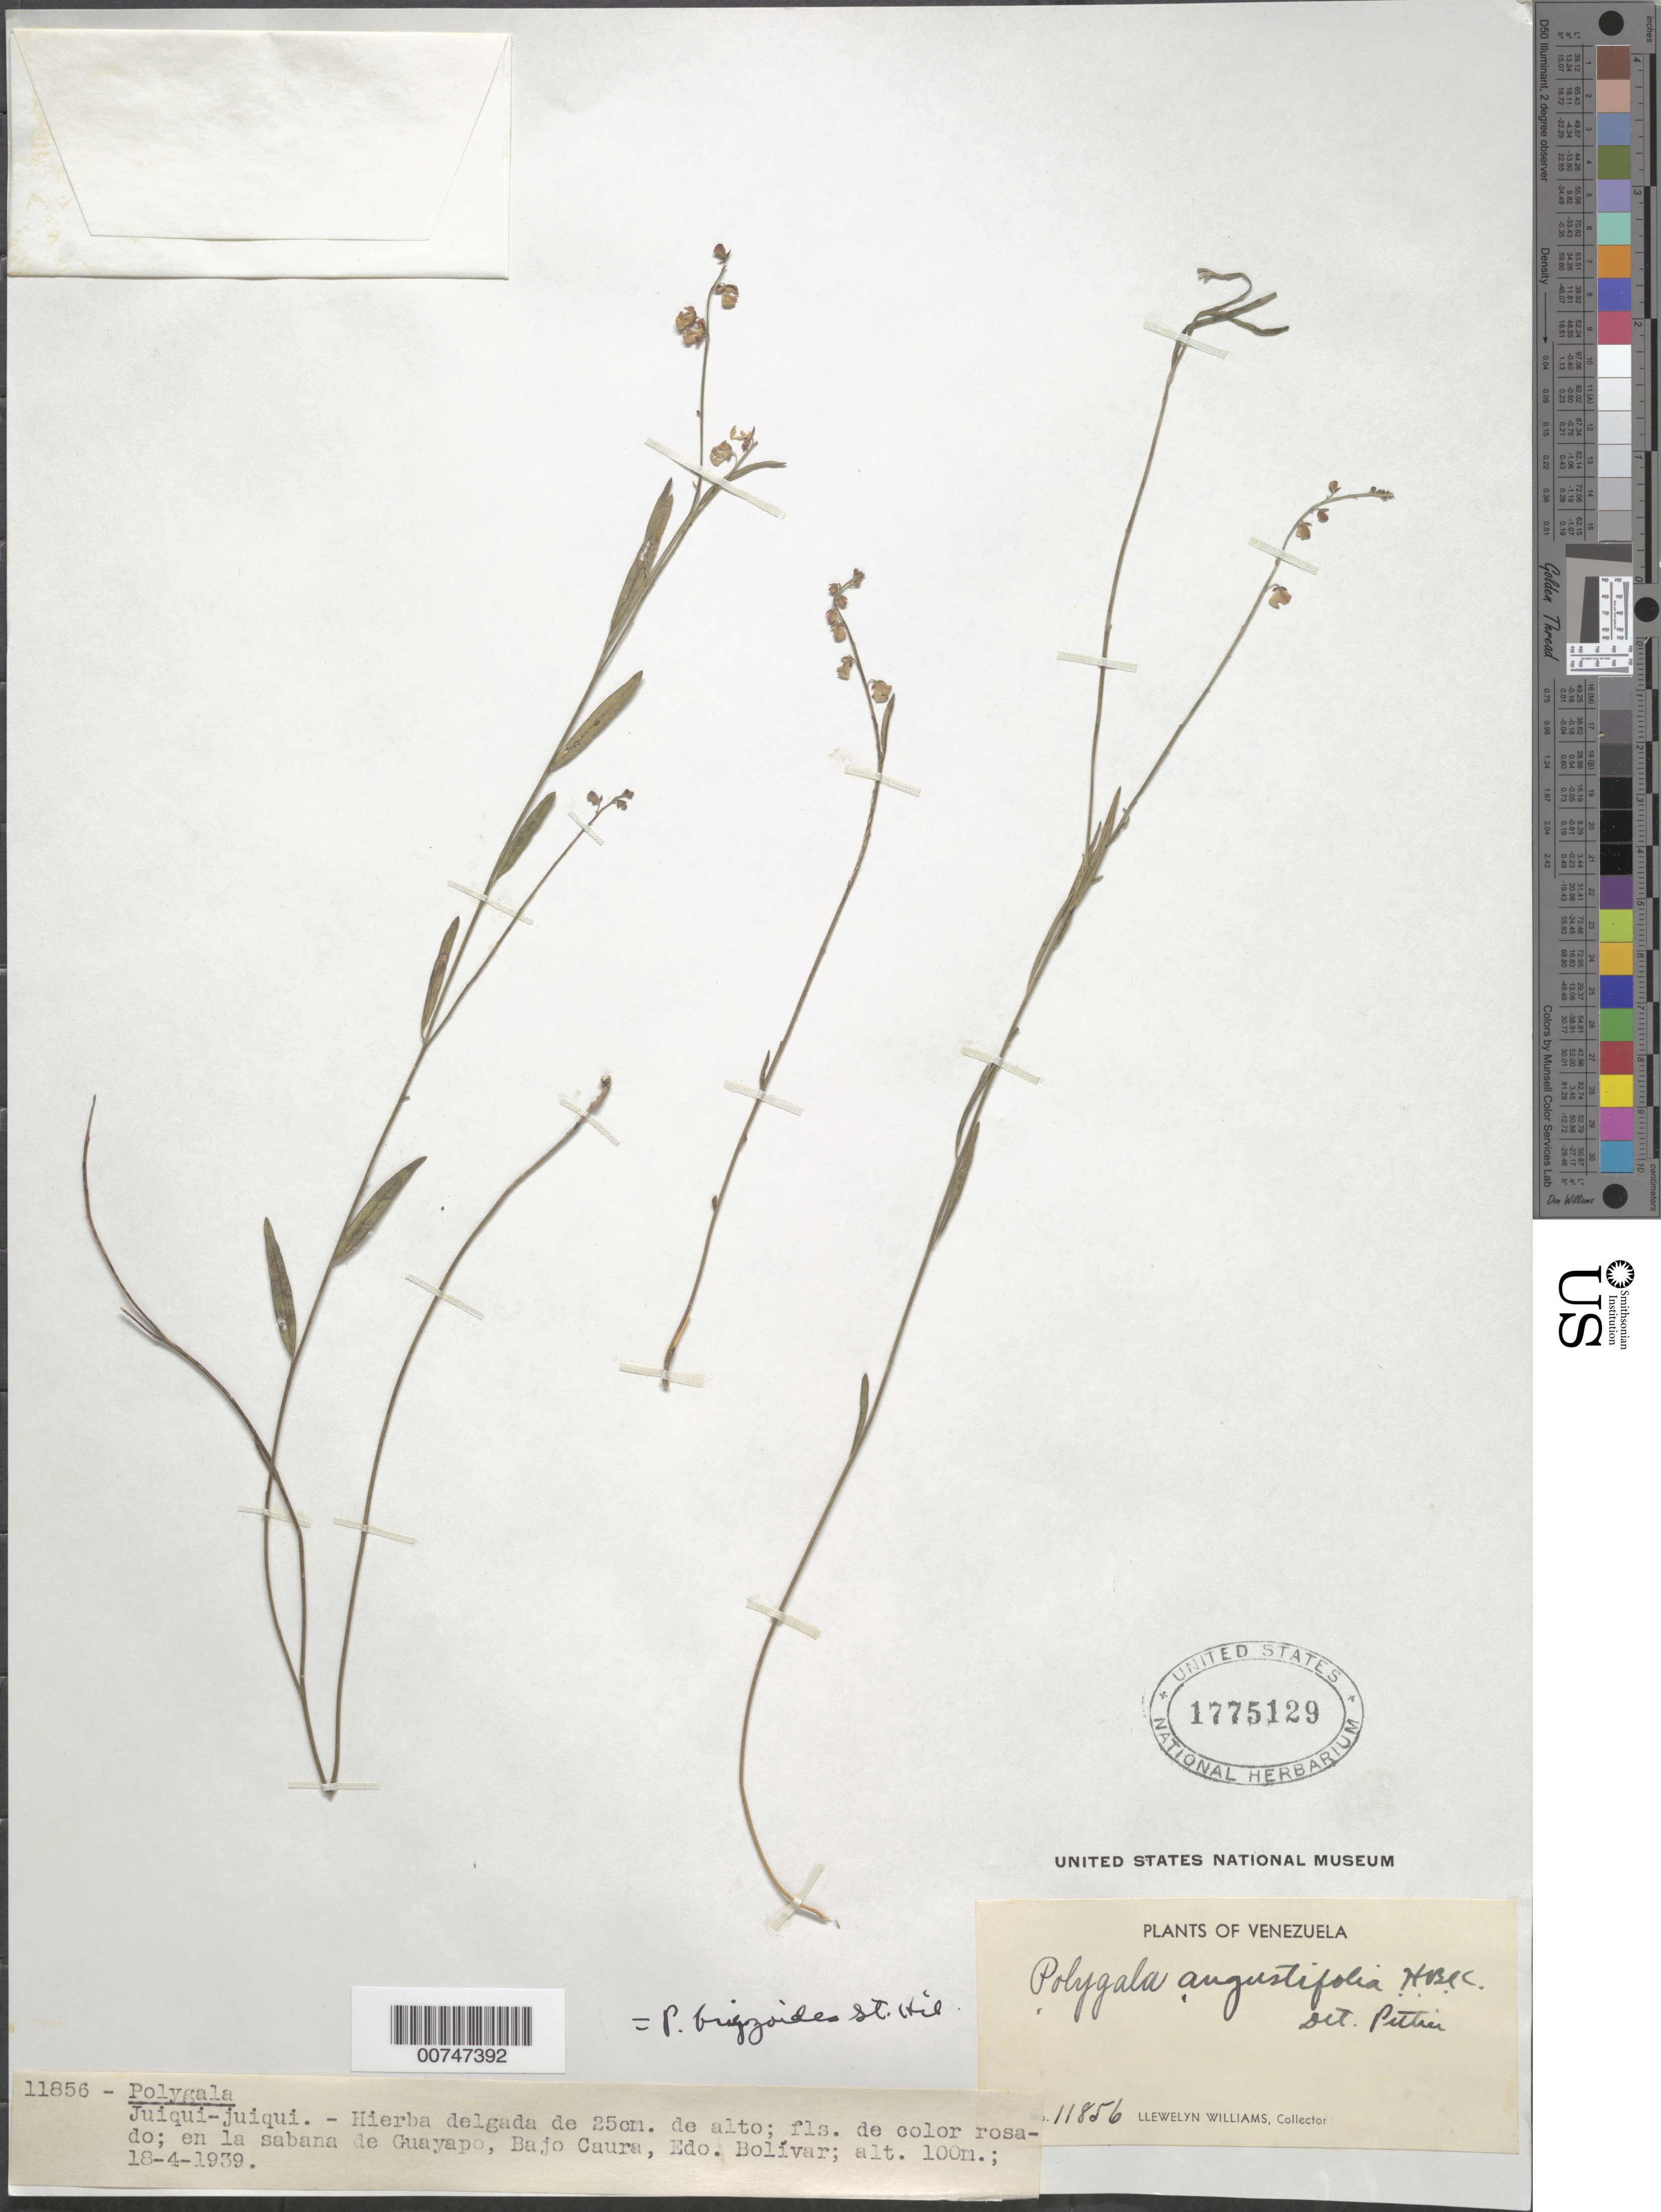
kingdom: Plantae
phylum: Tracheophyta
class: Magnoliopsida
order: Fabales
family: Polygalaceae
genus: Asemeia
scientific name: Asemeia violacea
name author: (Aubl.) J.F.B. Pastore & J.R. Abbott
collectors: Ll. Williams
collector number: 11856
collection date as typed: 18-Apr-39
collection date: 1939-04-18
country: Venezuela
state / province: Bolívar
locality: Guayapo, Bajo Caura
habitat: Savanna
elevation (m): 100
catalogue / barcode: US 1775129